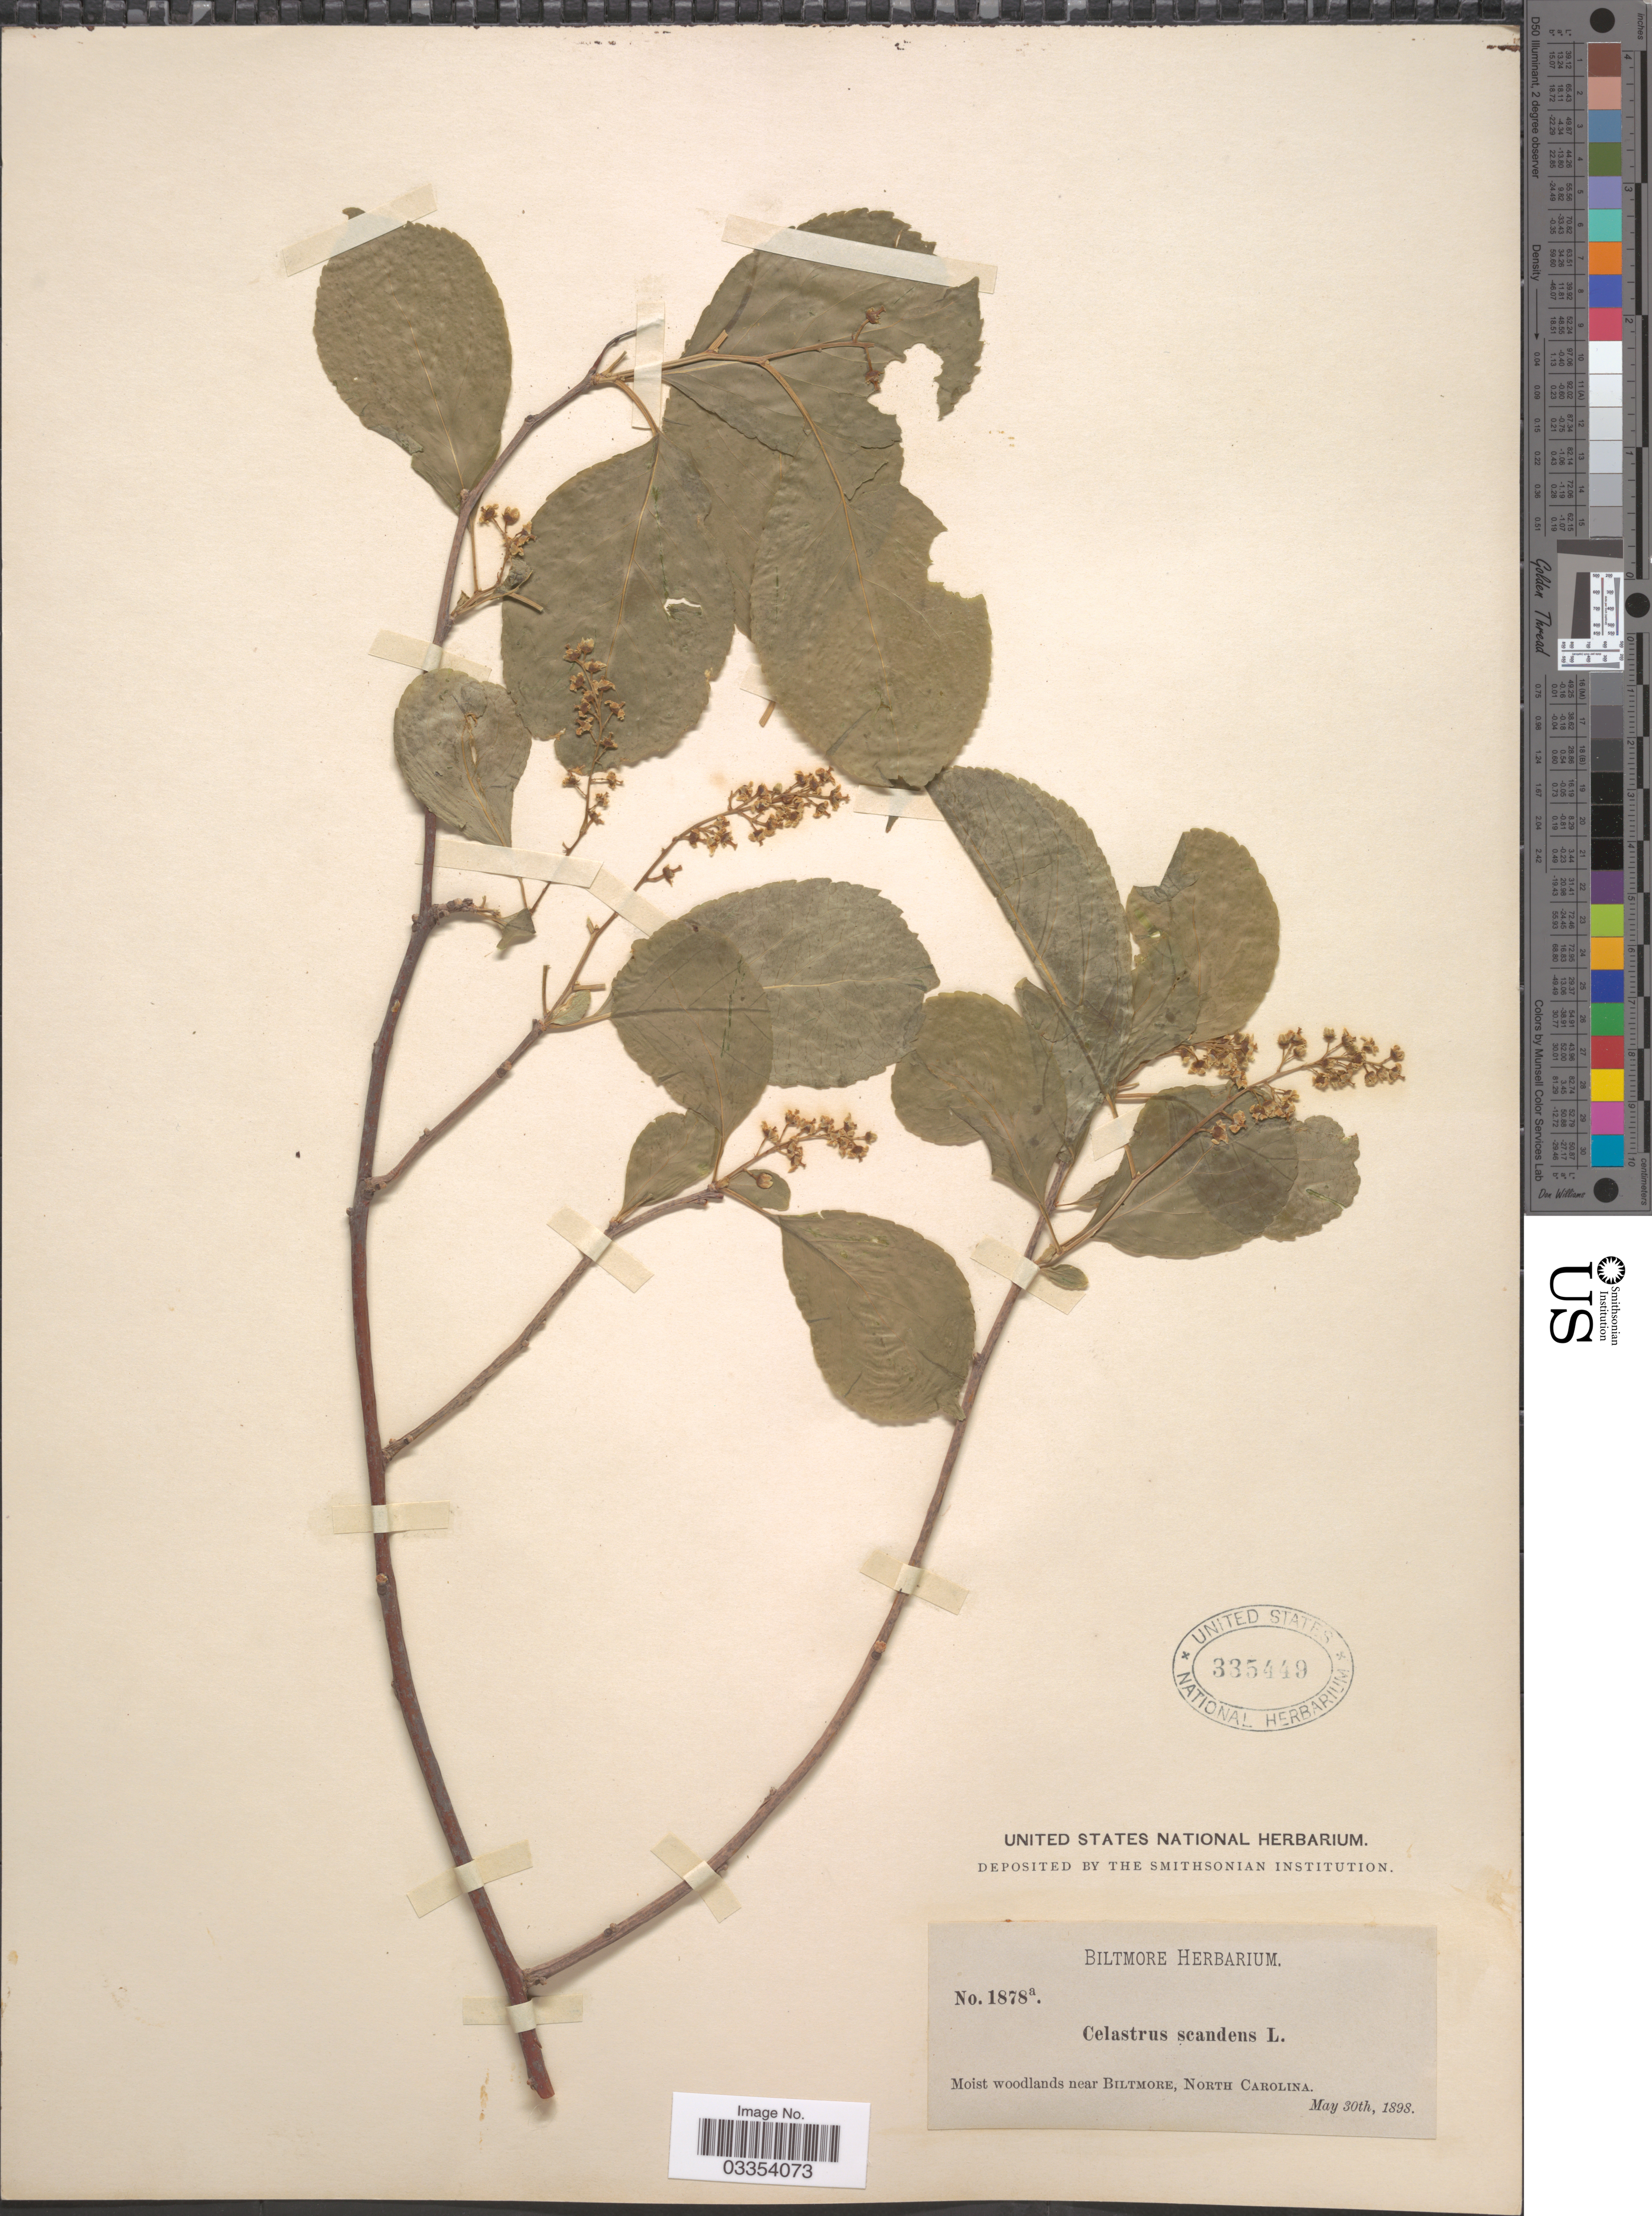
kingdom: Plantae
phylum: Tracheophyta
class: Magnoliopsida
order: Celastrales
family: Celastraceae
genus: Celastrus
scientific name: Celastrus scandens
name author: L.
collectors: ex herb. Biltmore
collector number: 1878a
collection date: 1898-05-30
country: United States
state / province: North Carolina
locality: Moist woodlands near Biltmore.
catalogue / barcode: US 335449